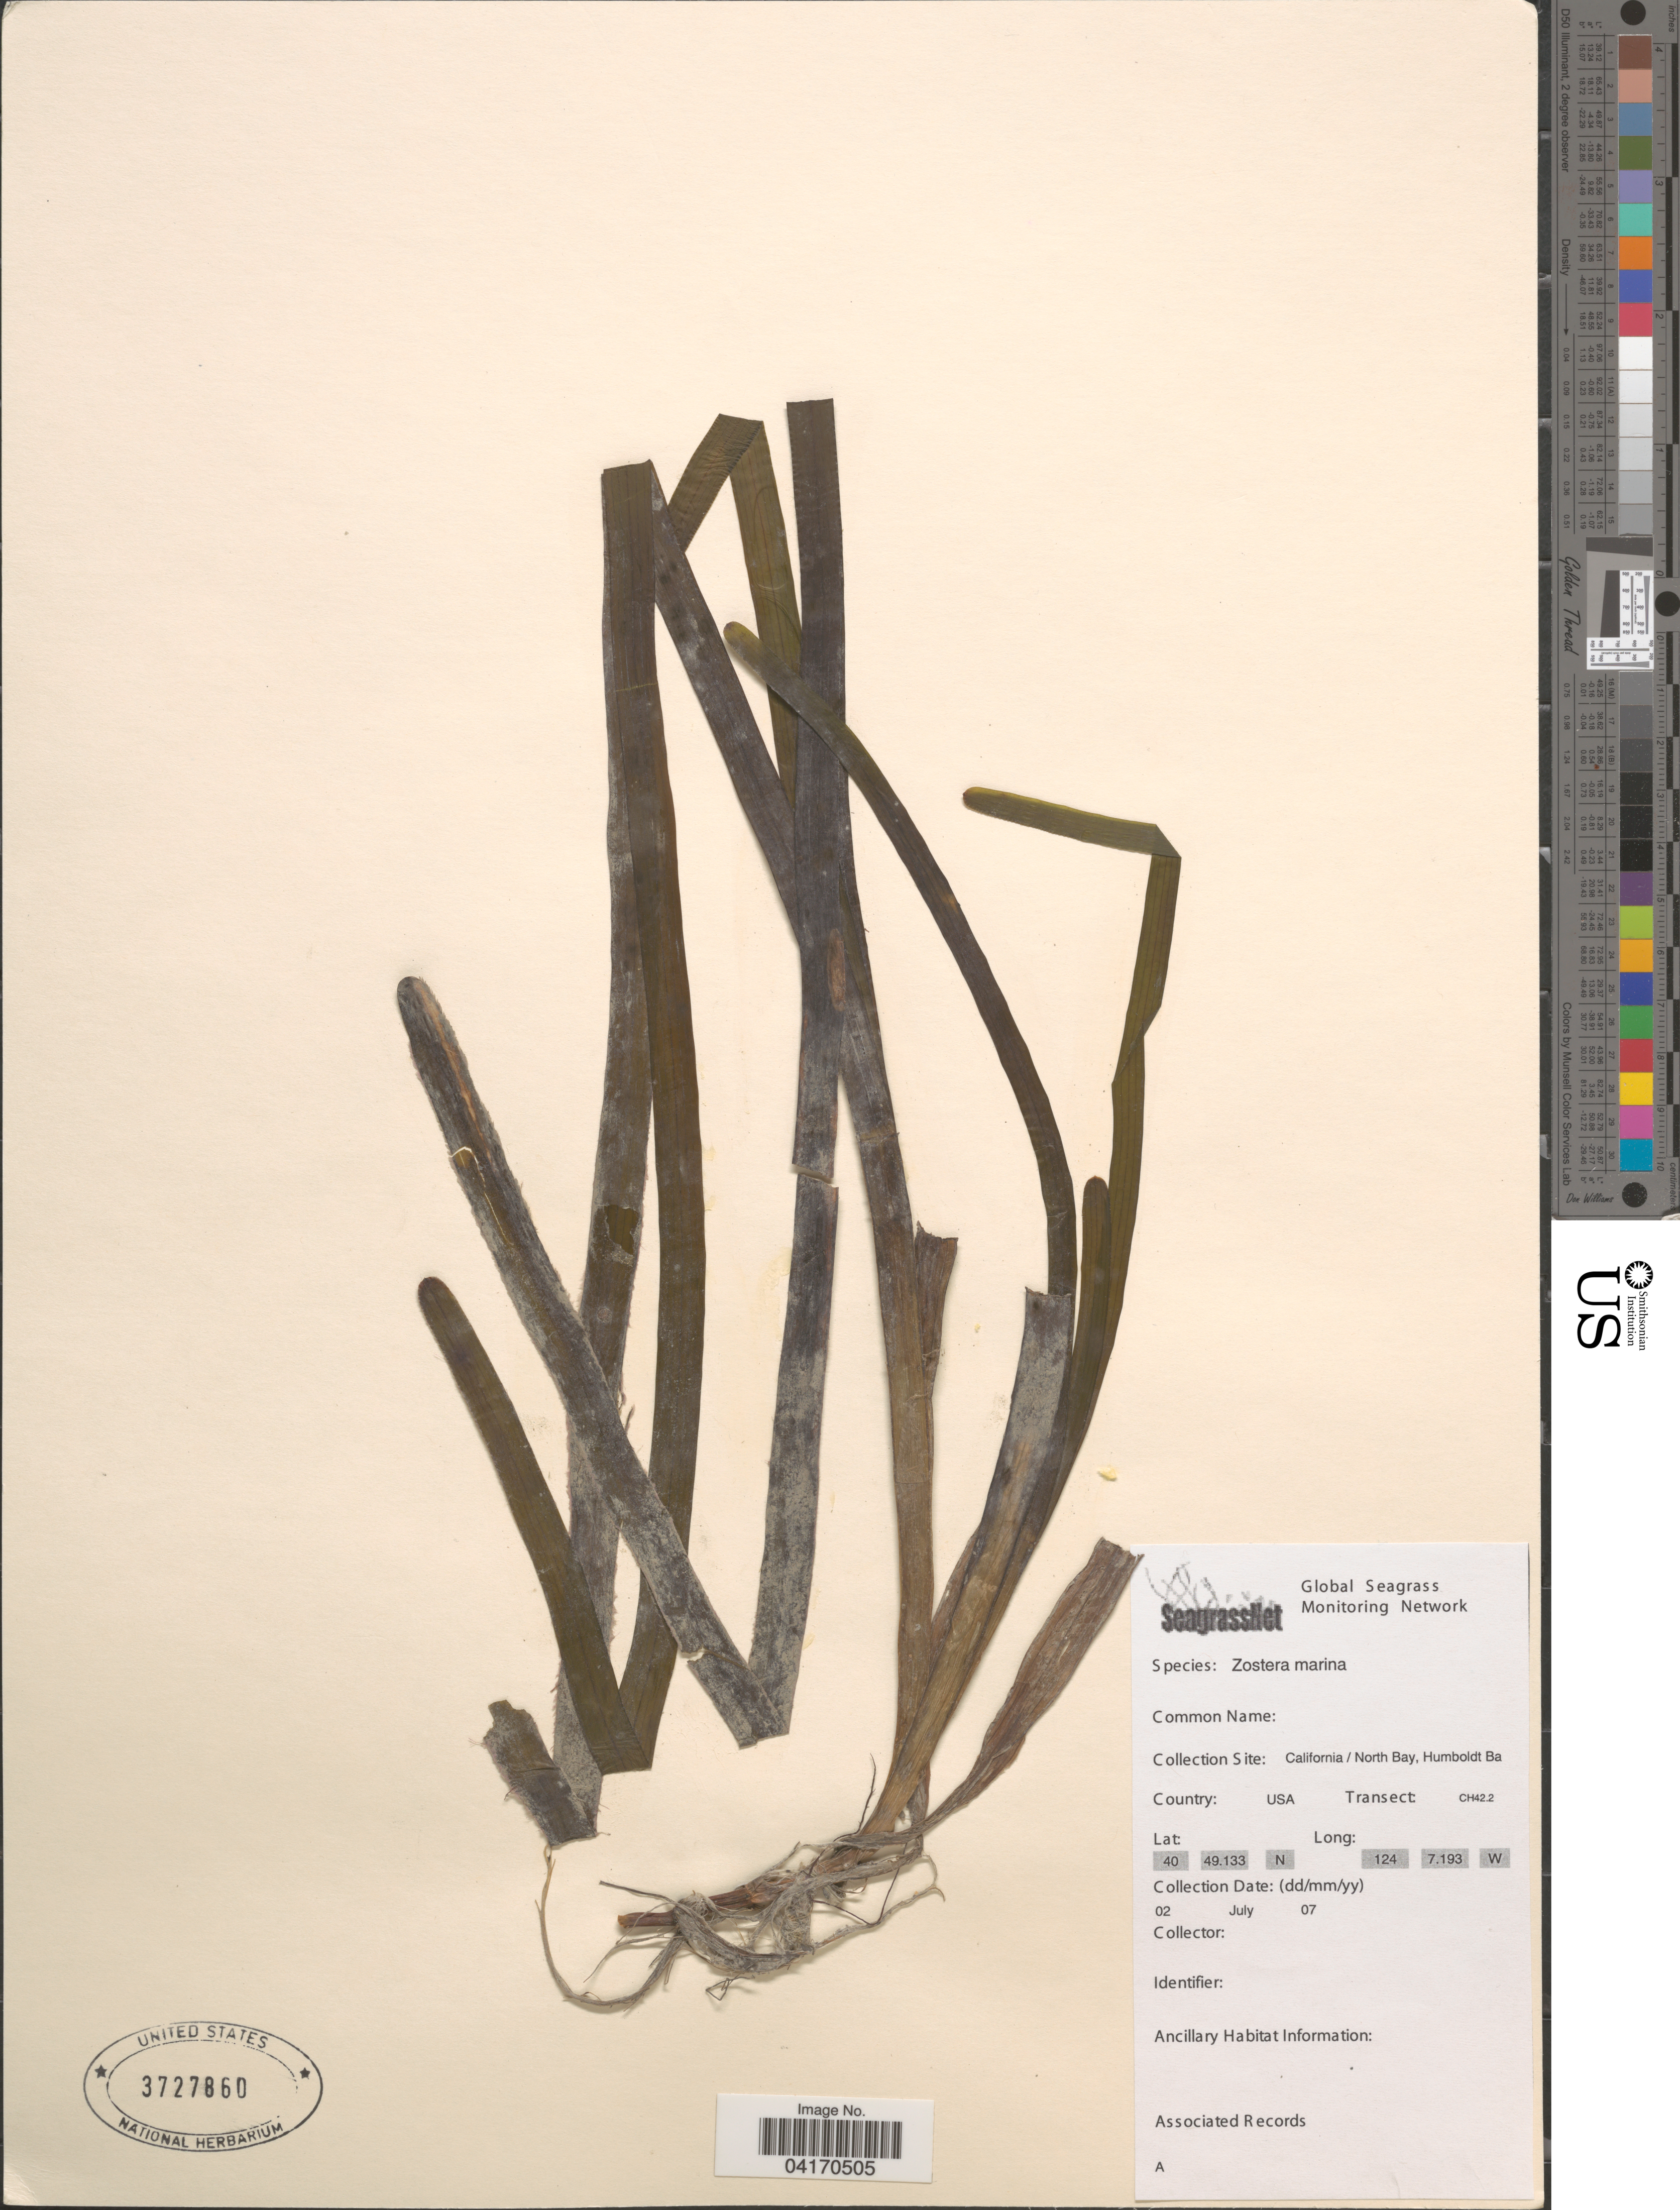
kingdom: Plantae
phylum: Tracheophyta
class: Liliopsida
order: Alismatales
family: Zosteraceae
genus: Zostera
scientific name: Zostera marina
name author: L.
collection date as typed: Transcribed d/m/y: 2/7/7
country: United States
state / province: California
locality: Collection Site: California / North Bay, Humboldt Ba. Transect: CH42.2.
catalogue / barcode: US 3727860